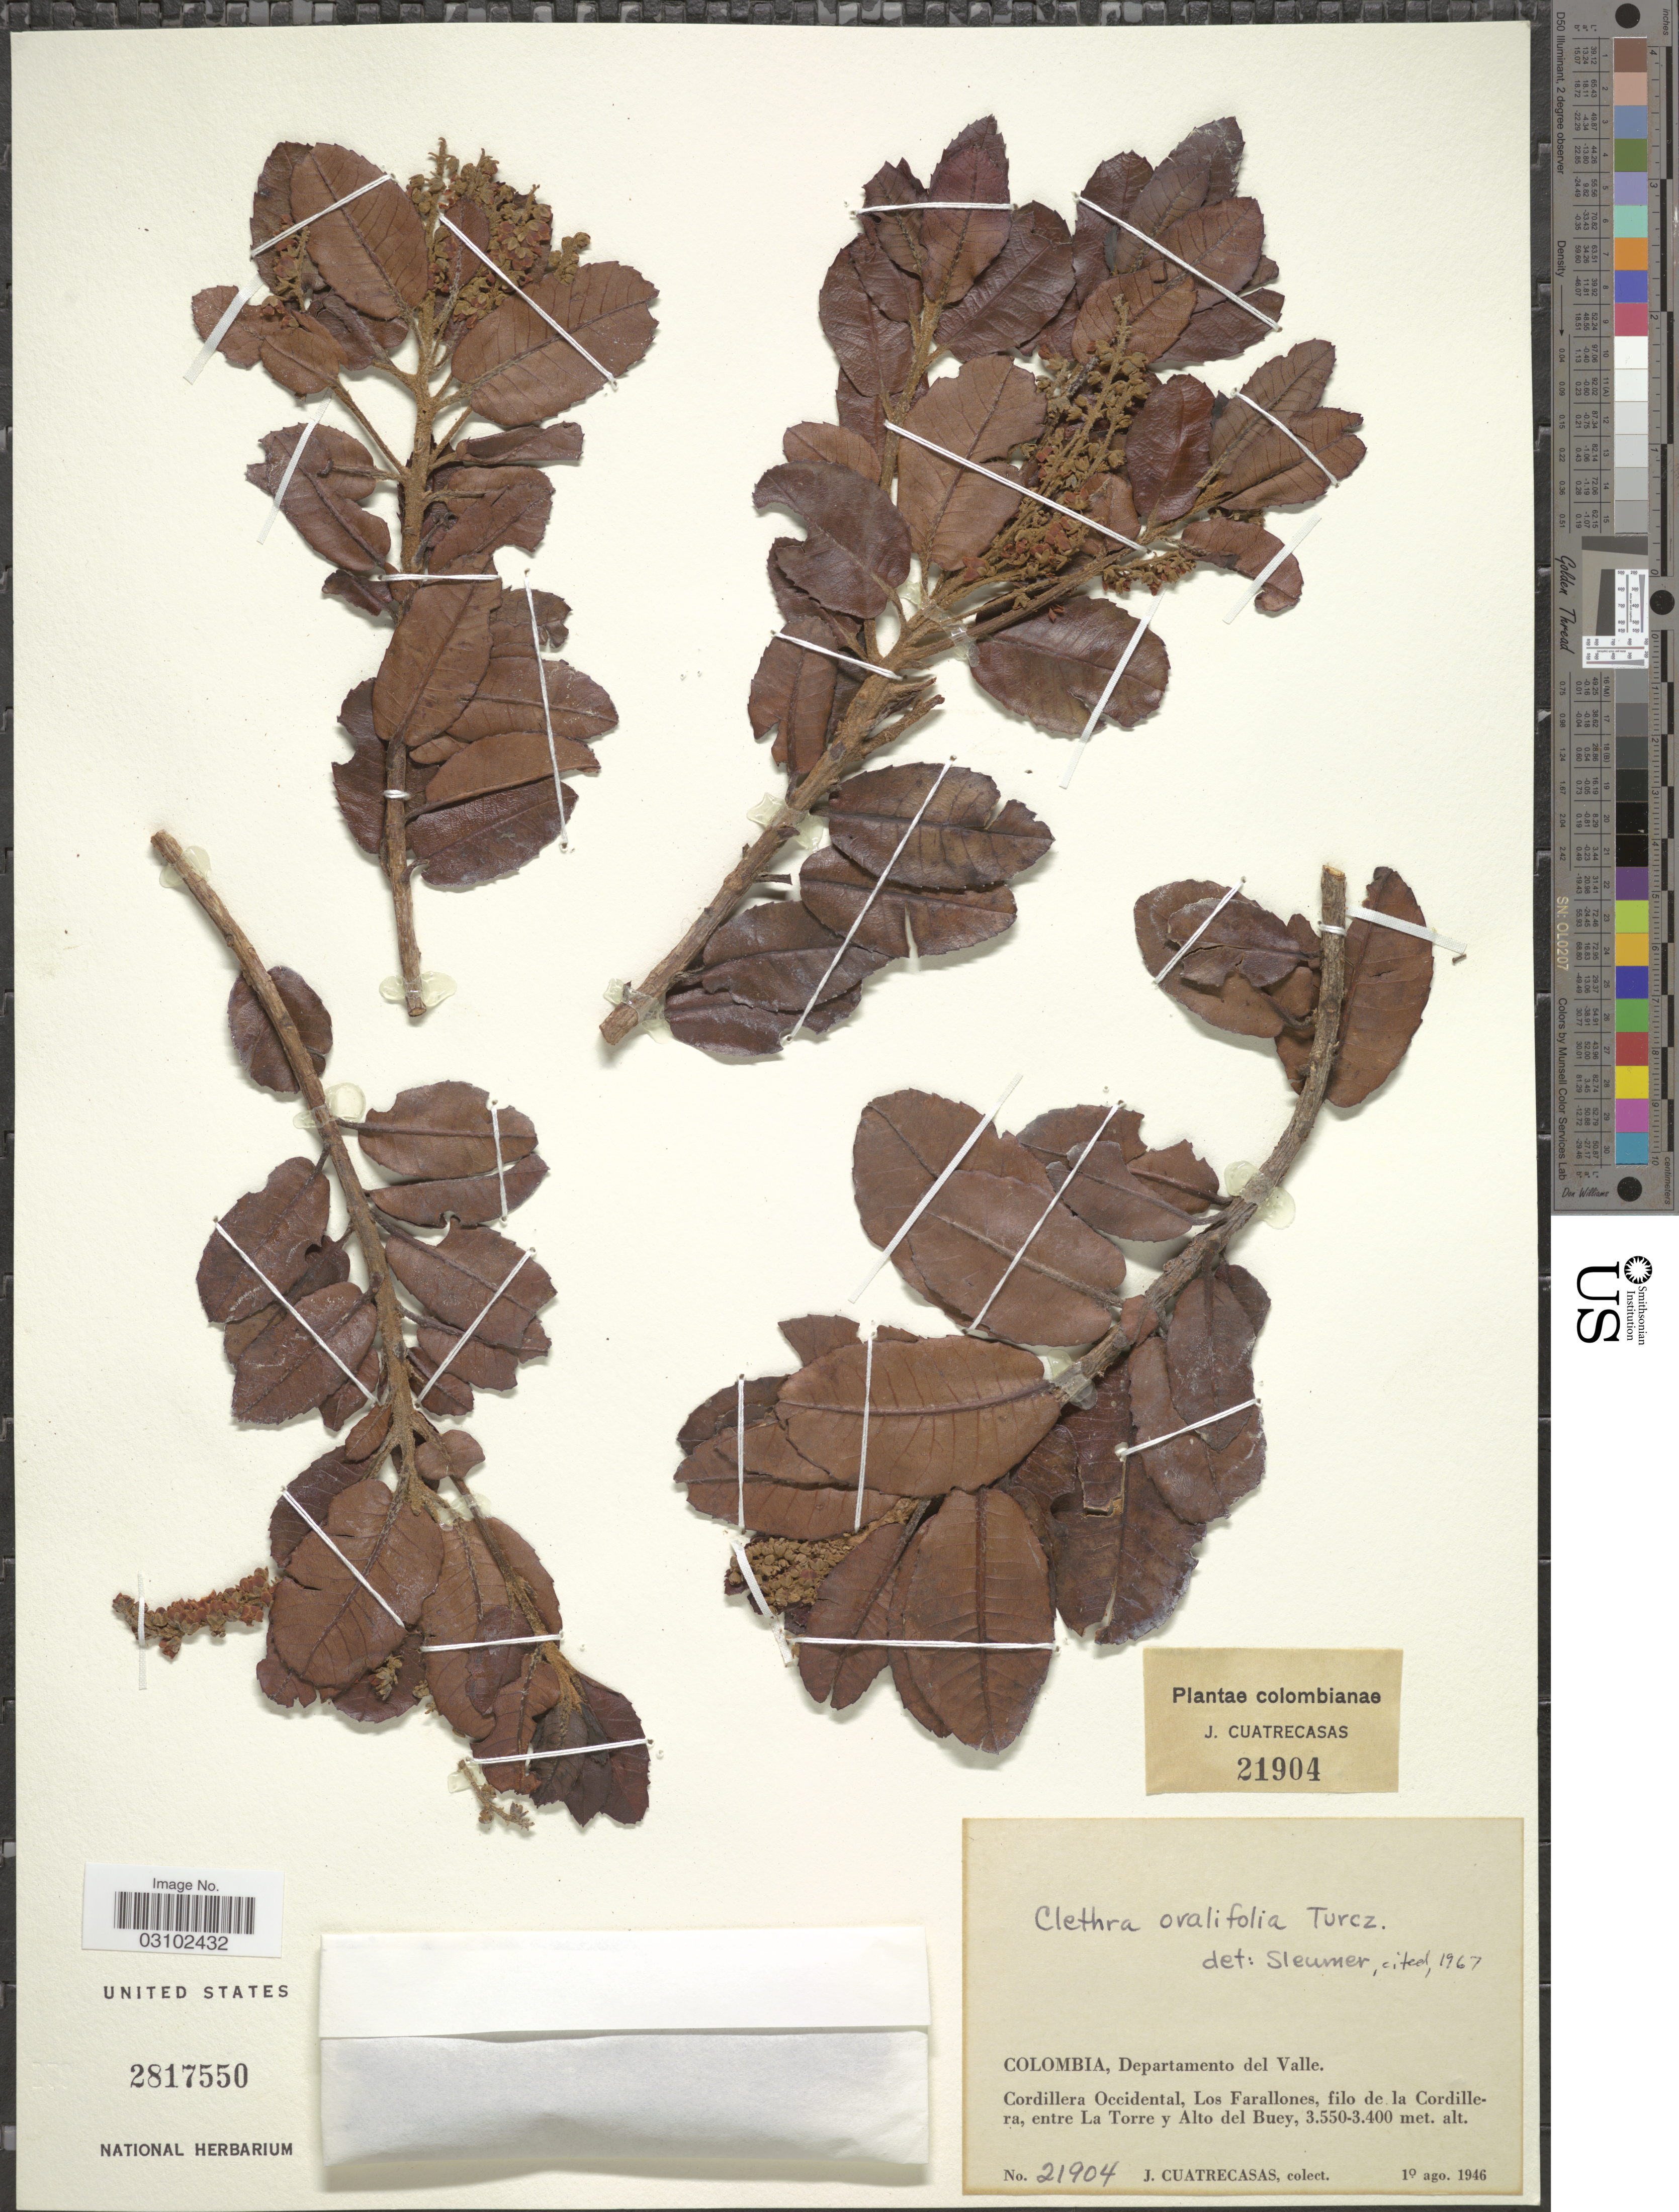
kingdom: Plantae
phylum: Tracheophyta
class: Magnoliopsida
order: Ericales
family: Clethraceae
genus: Clethra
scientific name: Clethra ovalifolia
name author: Turcz.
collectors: J. Cuatrecasas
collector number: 21904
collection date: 1946-08-01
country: Colombia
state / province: Valle del Cauca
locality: Departamento del Valle. Cordillera Occidental, Los Farallones, filo de la Cordillera, entre La Torre y Alto del Buey.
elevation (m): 3400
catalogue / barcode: US 2817550